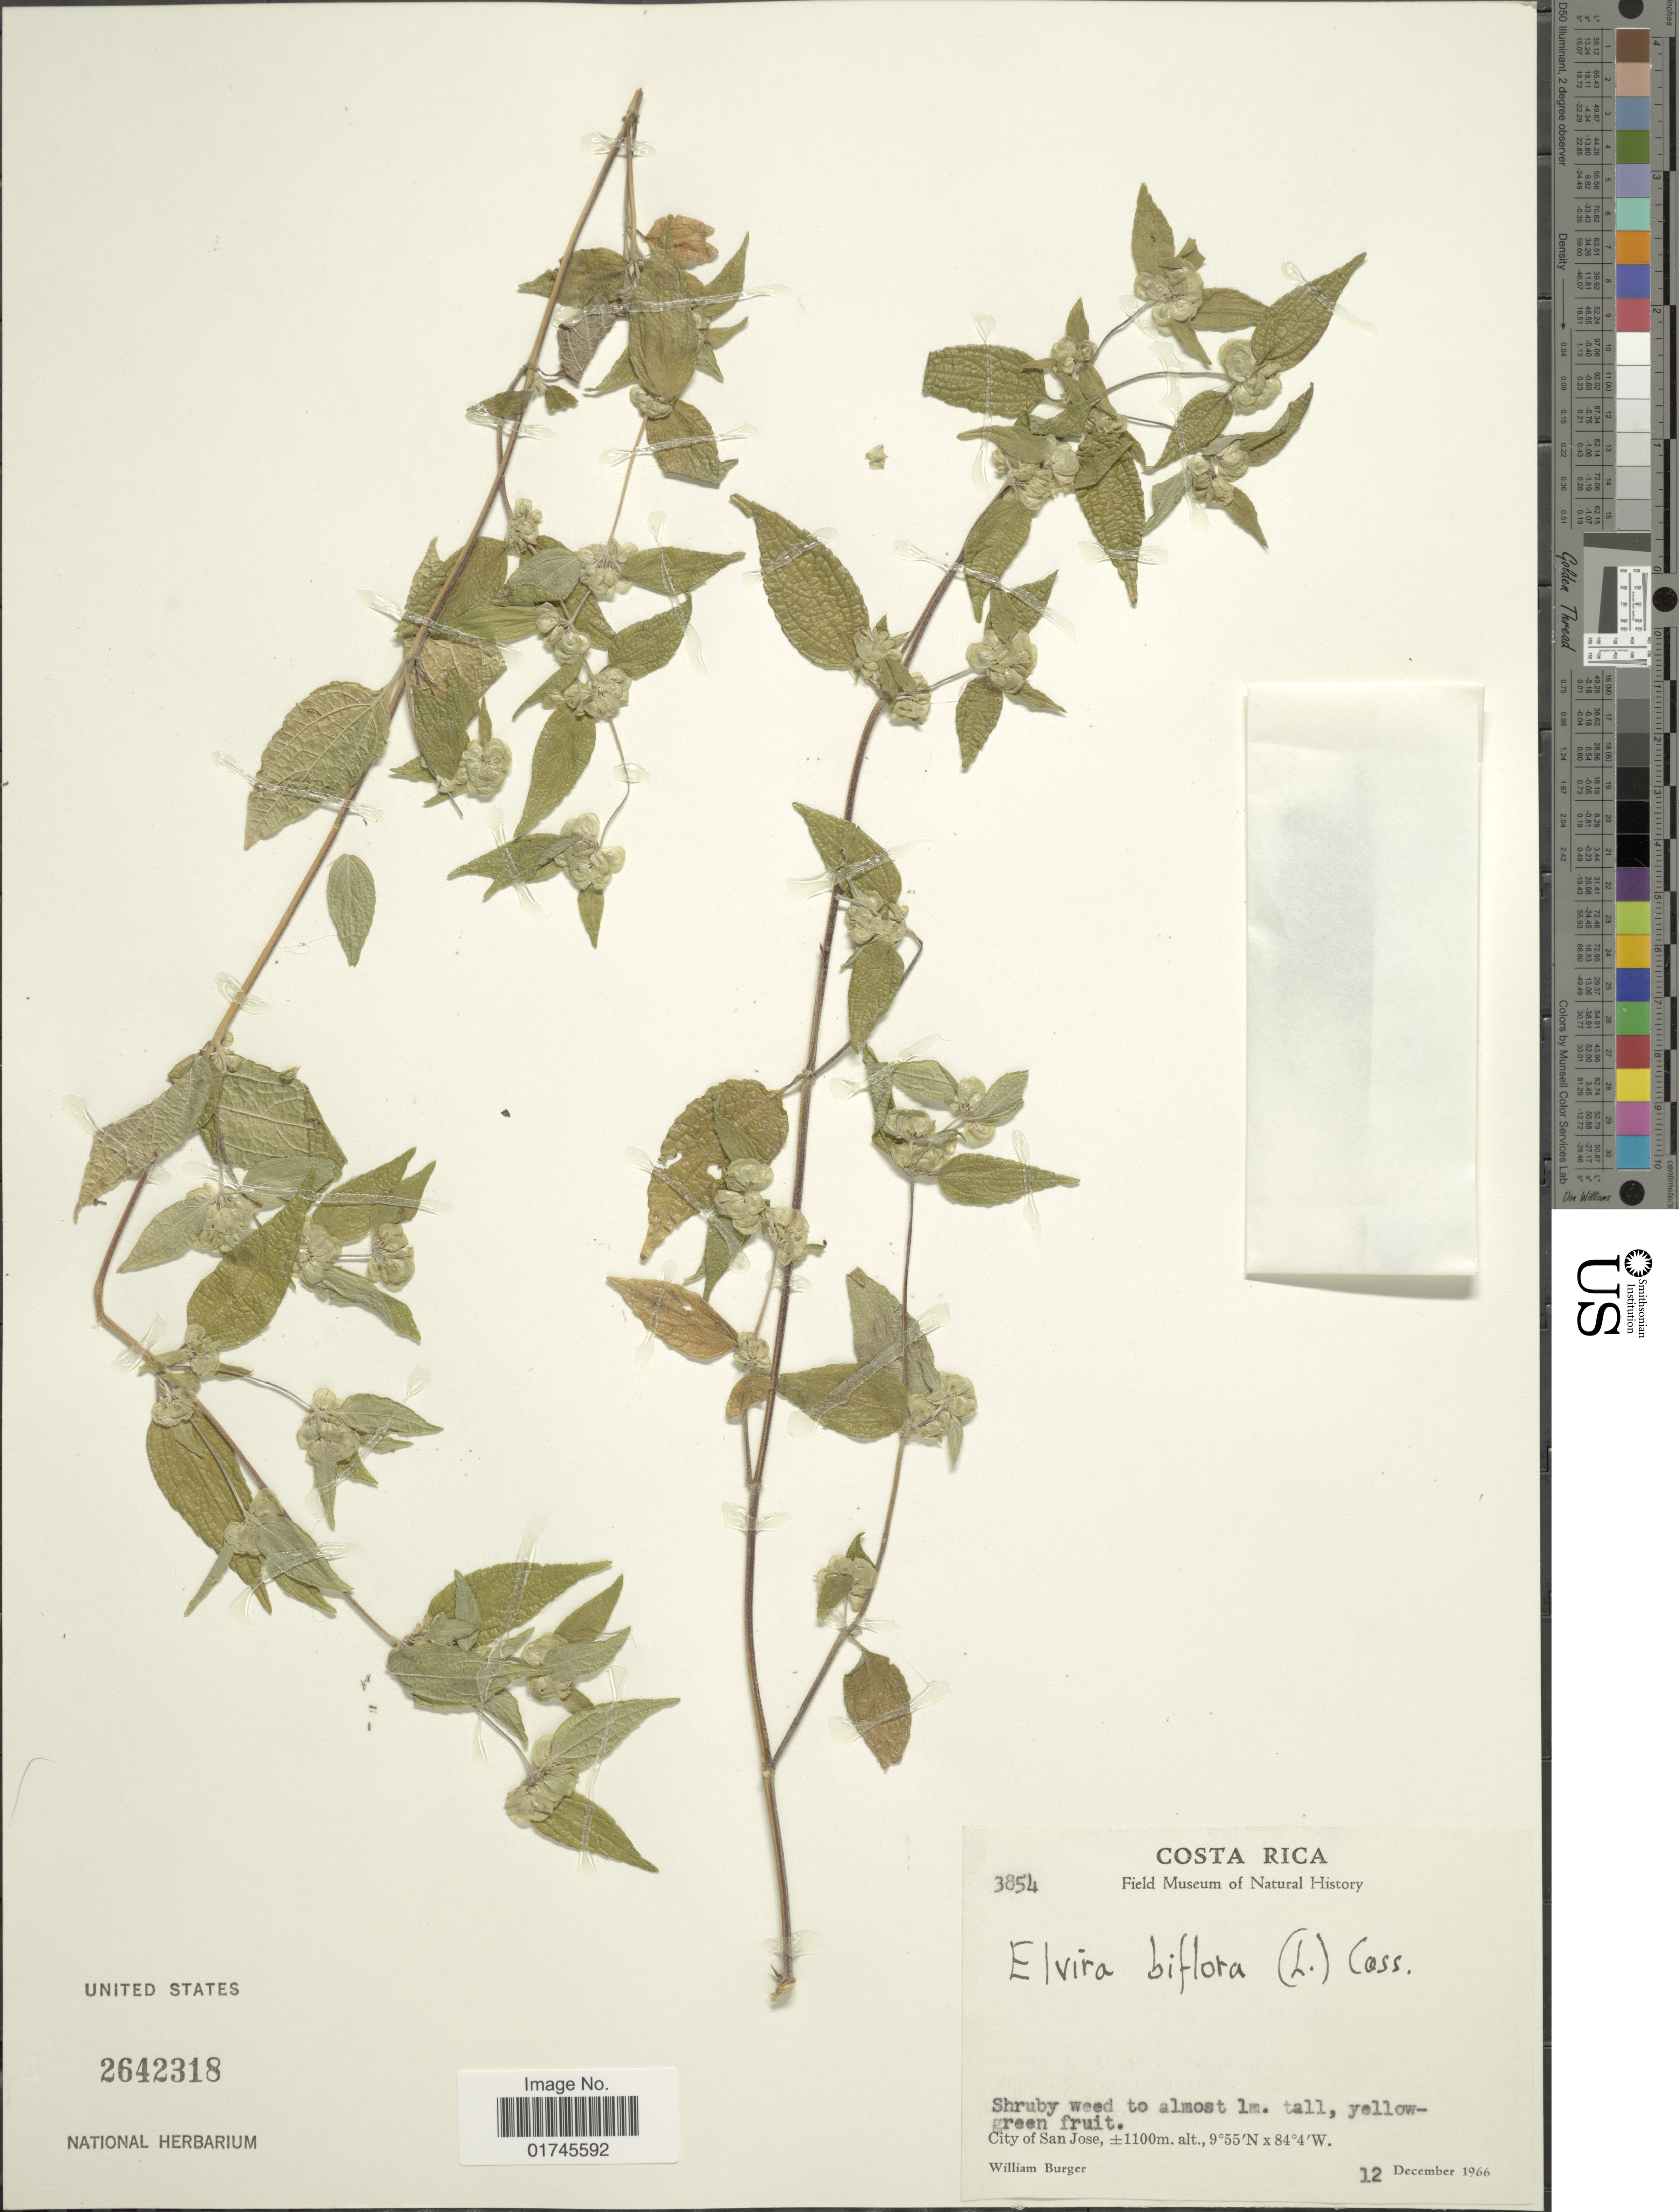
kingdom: Plantae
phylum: Tracheophyta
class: Magnoliopsida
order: Asterales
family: Asteraceae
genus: Delilia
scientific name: Delilia biflora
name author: (L.) Kuntze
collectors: W. Burger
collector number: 3854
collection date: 1966-12-12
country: Costa Rica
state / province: San José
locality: City of San Jose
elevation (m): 1100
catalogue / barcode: US 2642318